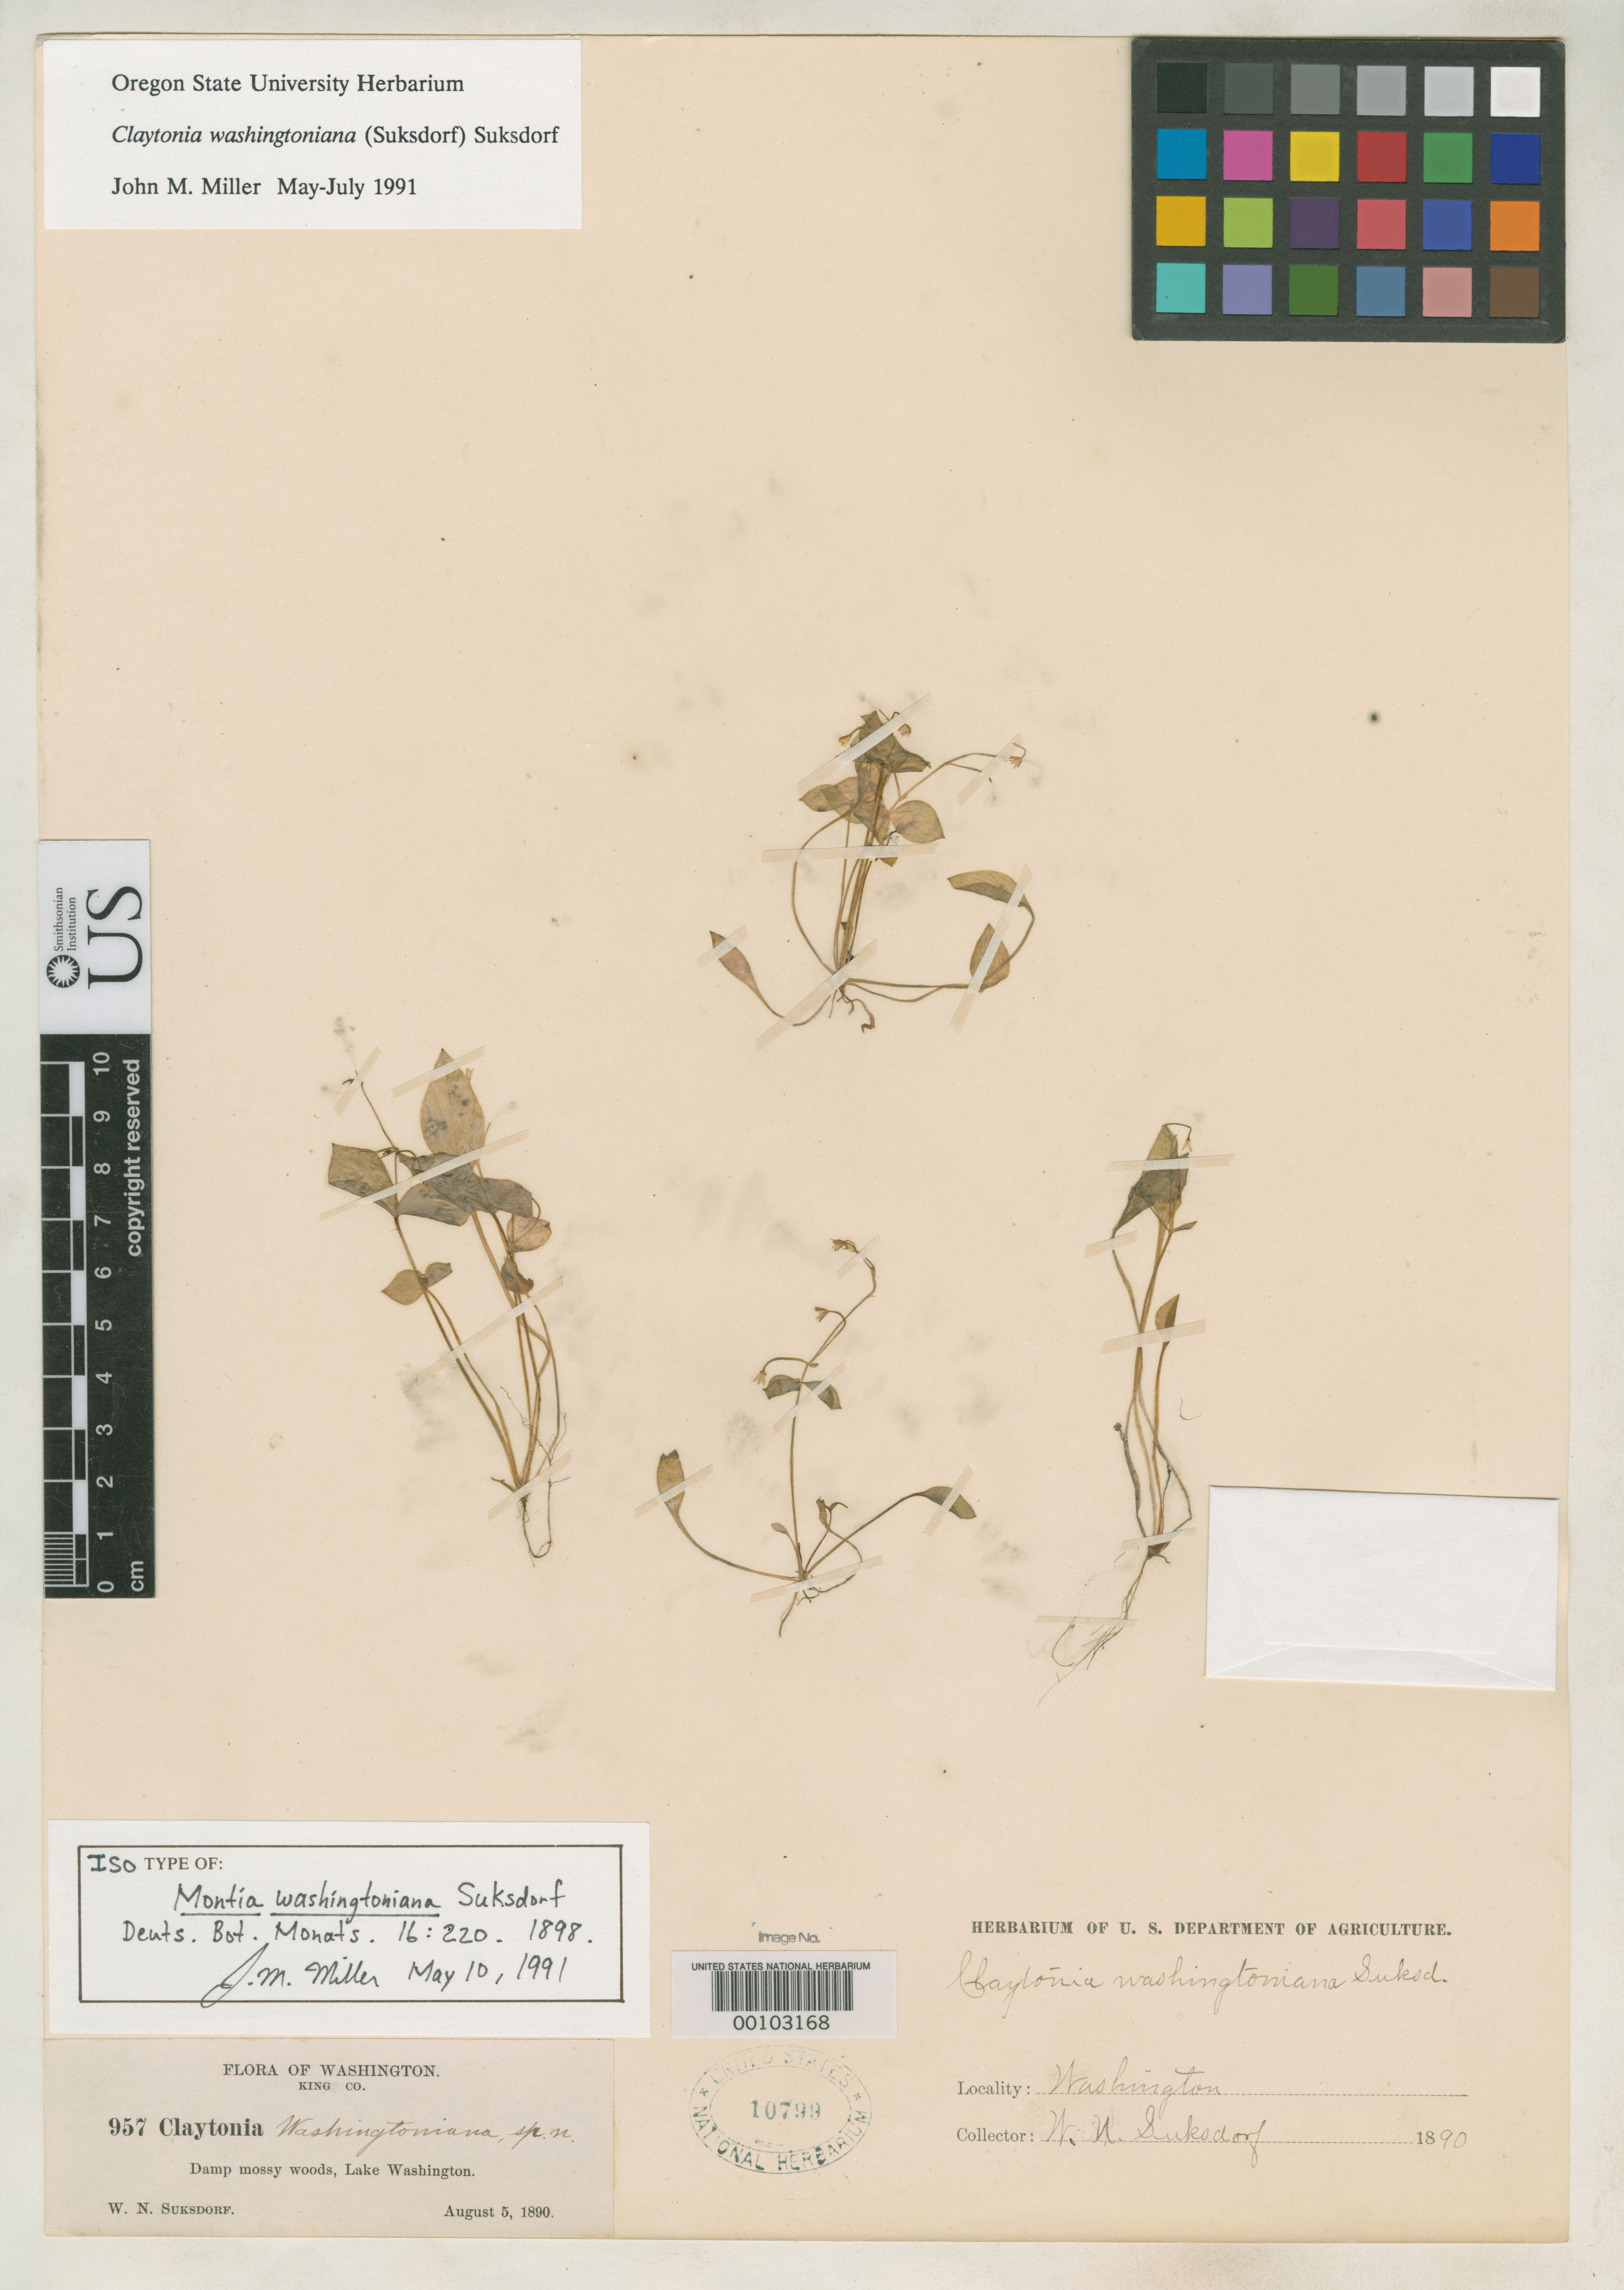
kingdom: Plantae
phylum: Tracheophyta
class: Magnoliopsida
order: Caryophyllales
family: Montiaceae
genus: Montia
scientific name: Montia washingtoniana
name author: Suksd.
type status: Isotype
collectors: W. N. Suksdorf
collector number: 957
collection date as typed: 05 Aug 1890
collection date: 1890-08-05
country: United States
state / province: Washington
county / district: King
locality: Lake Washington.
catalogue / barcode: US 10799